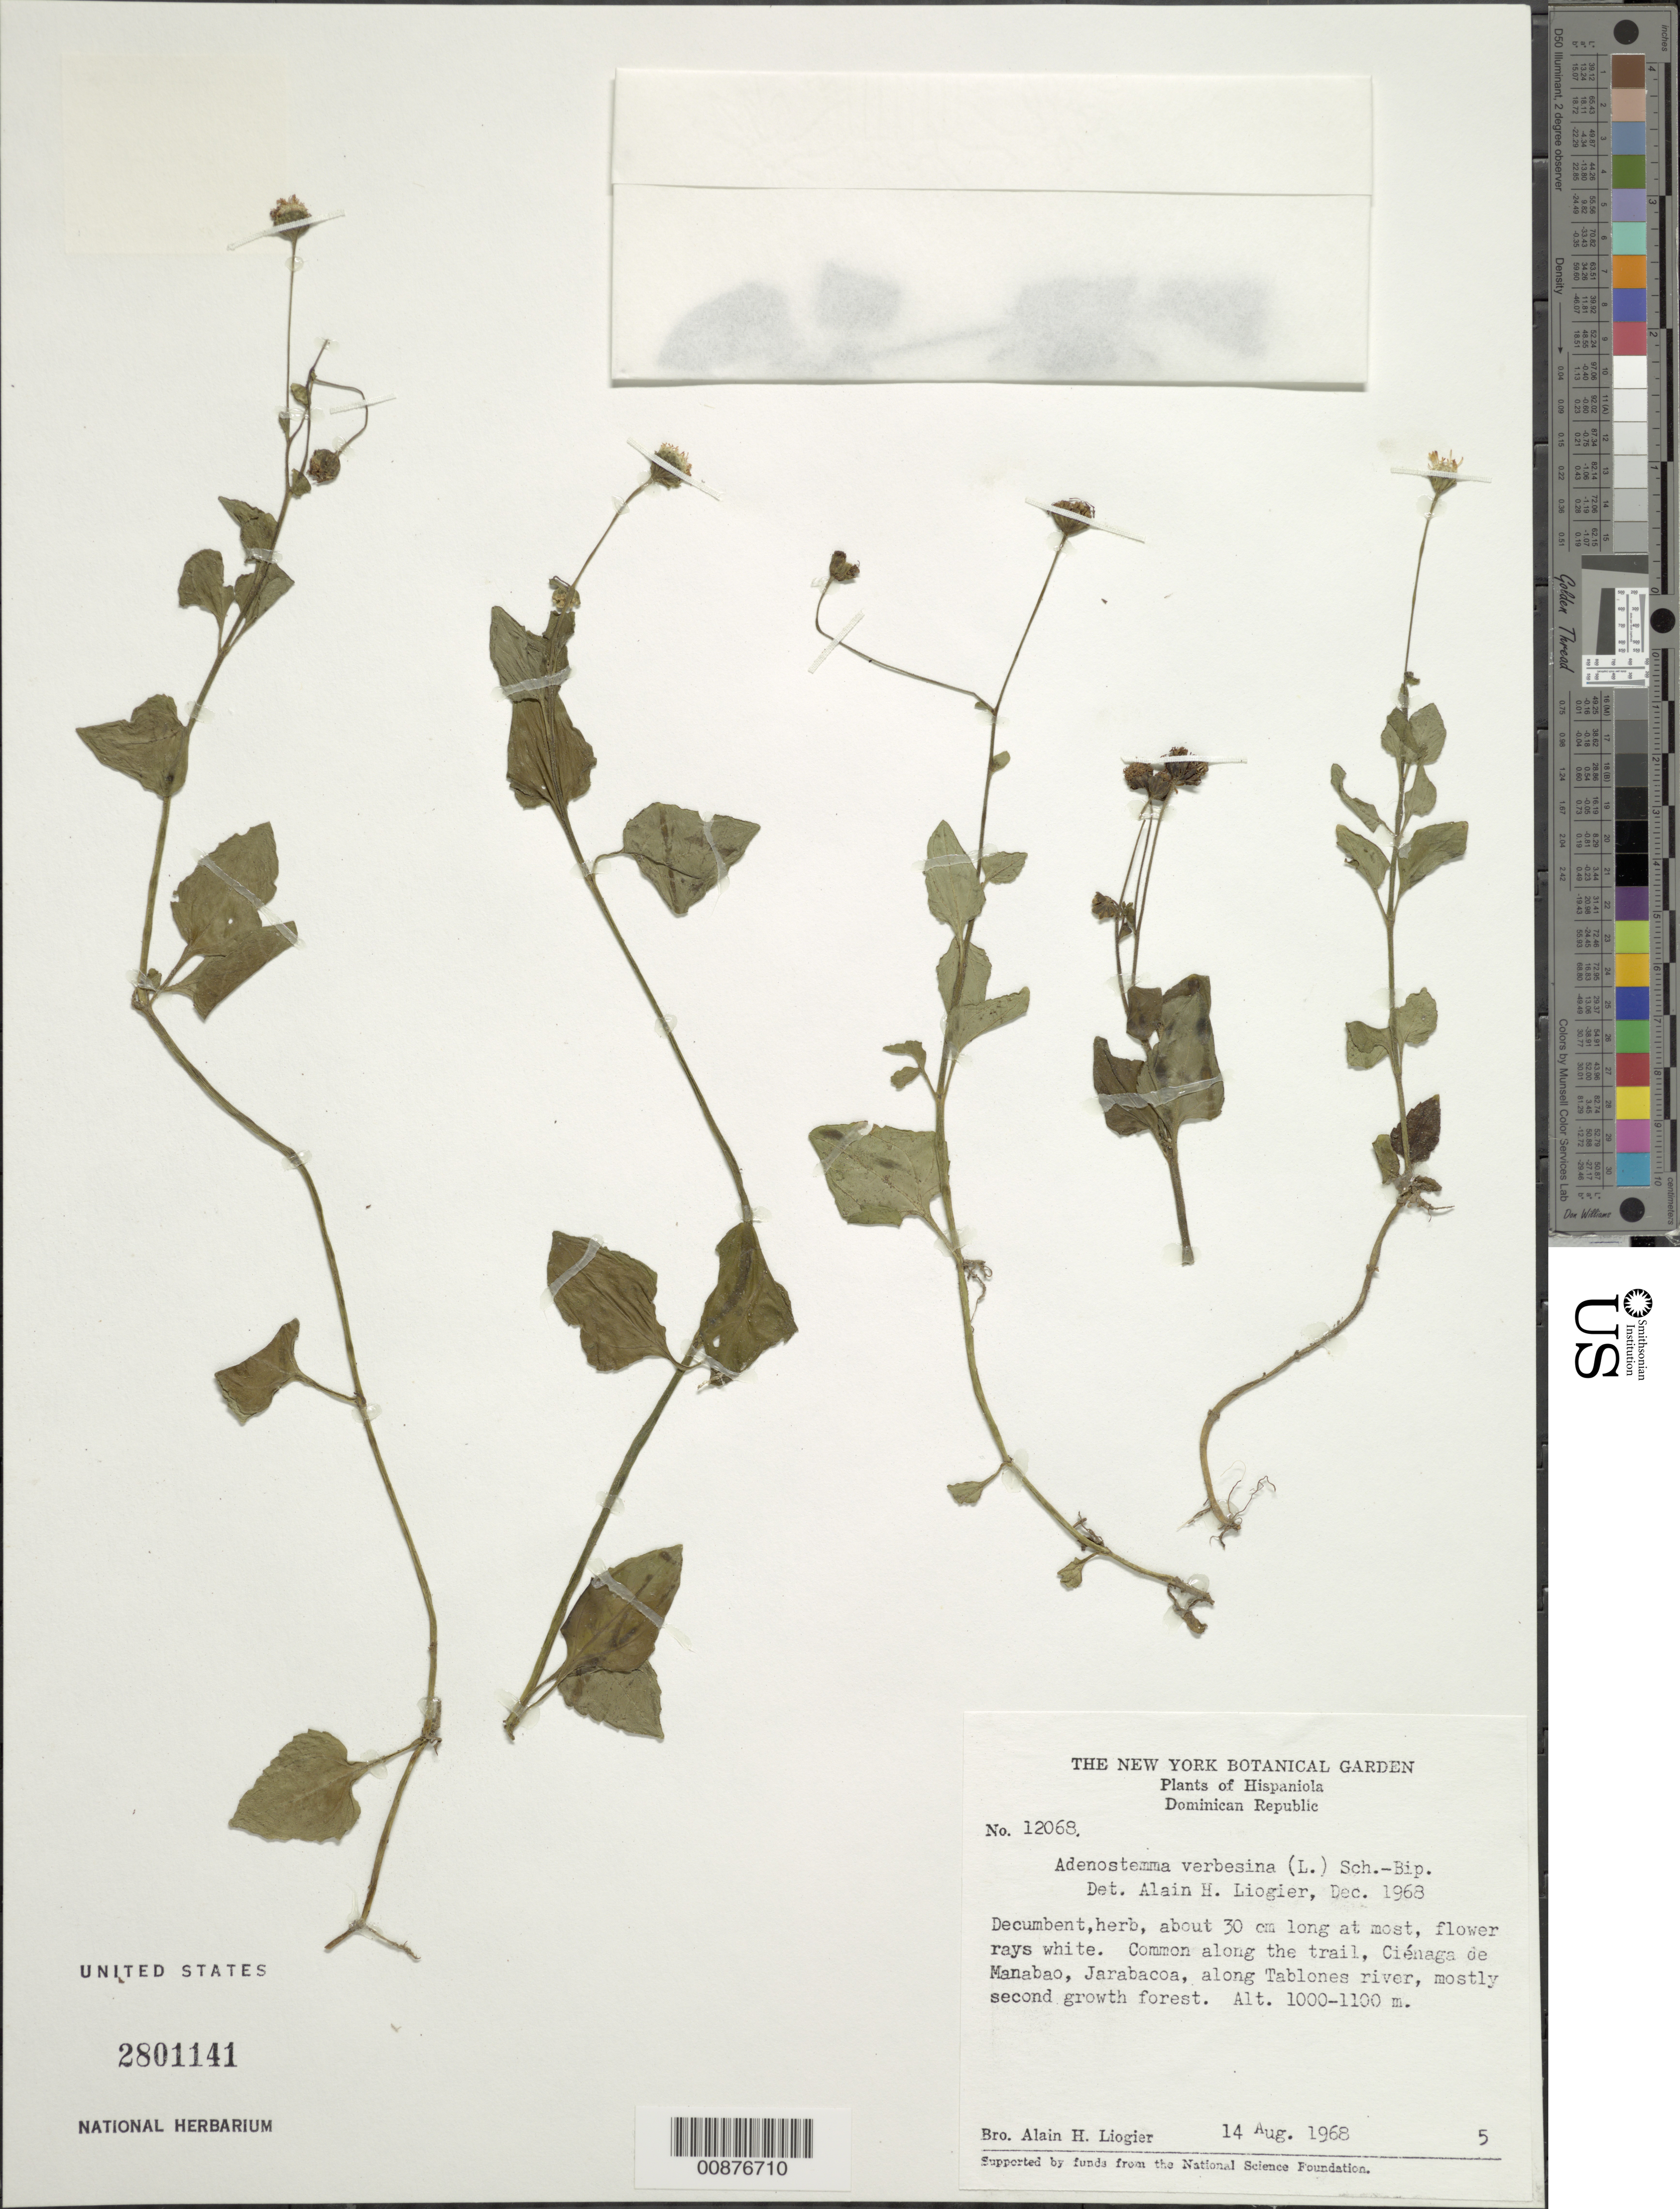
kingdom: Plantae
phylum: Tracheophyta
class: Magnoliopsida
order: Asterales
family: Asteraceae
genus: Adenostemma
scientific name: Adenostemma verbesina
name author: (L.) Sch. Bip.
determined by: Liogier, Alain H.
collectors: A. H. Liogier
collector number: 12068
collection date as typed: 14 Aug 1968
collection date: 1968-08-14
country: Dominican Republic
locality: Ciénaga de Manabao, Jarabacoa; along Tablones River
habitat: Mostly second growth forest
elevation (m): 1000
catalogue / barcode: US 2801141